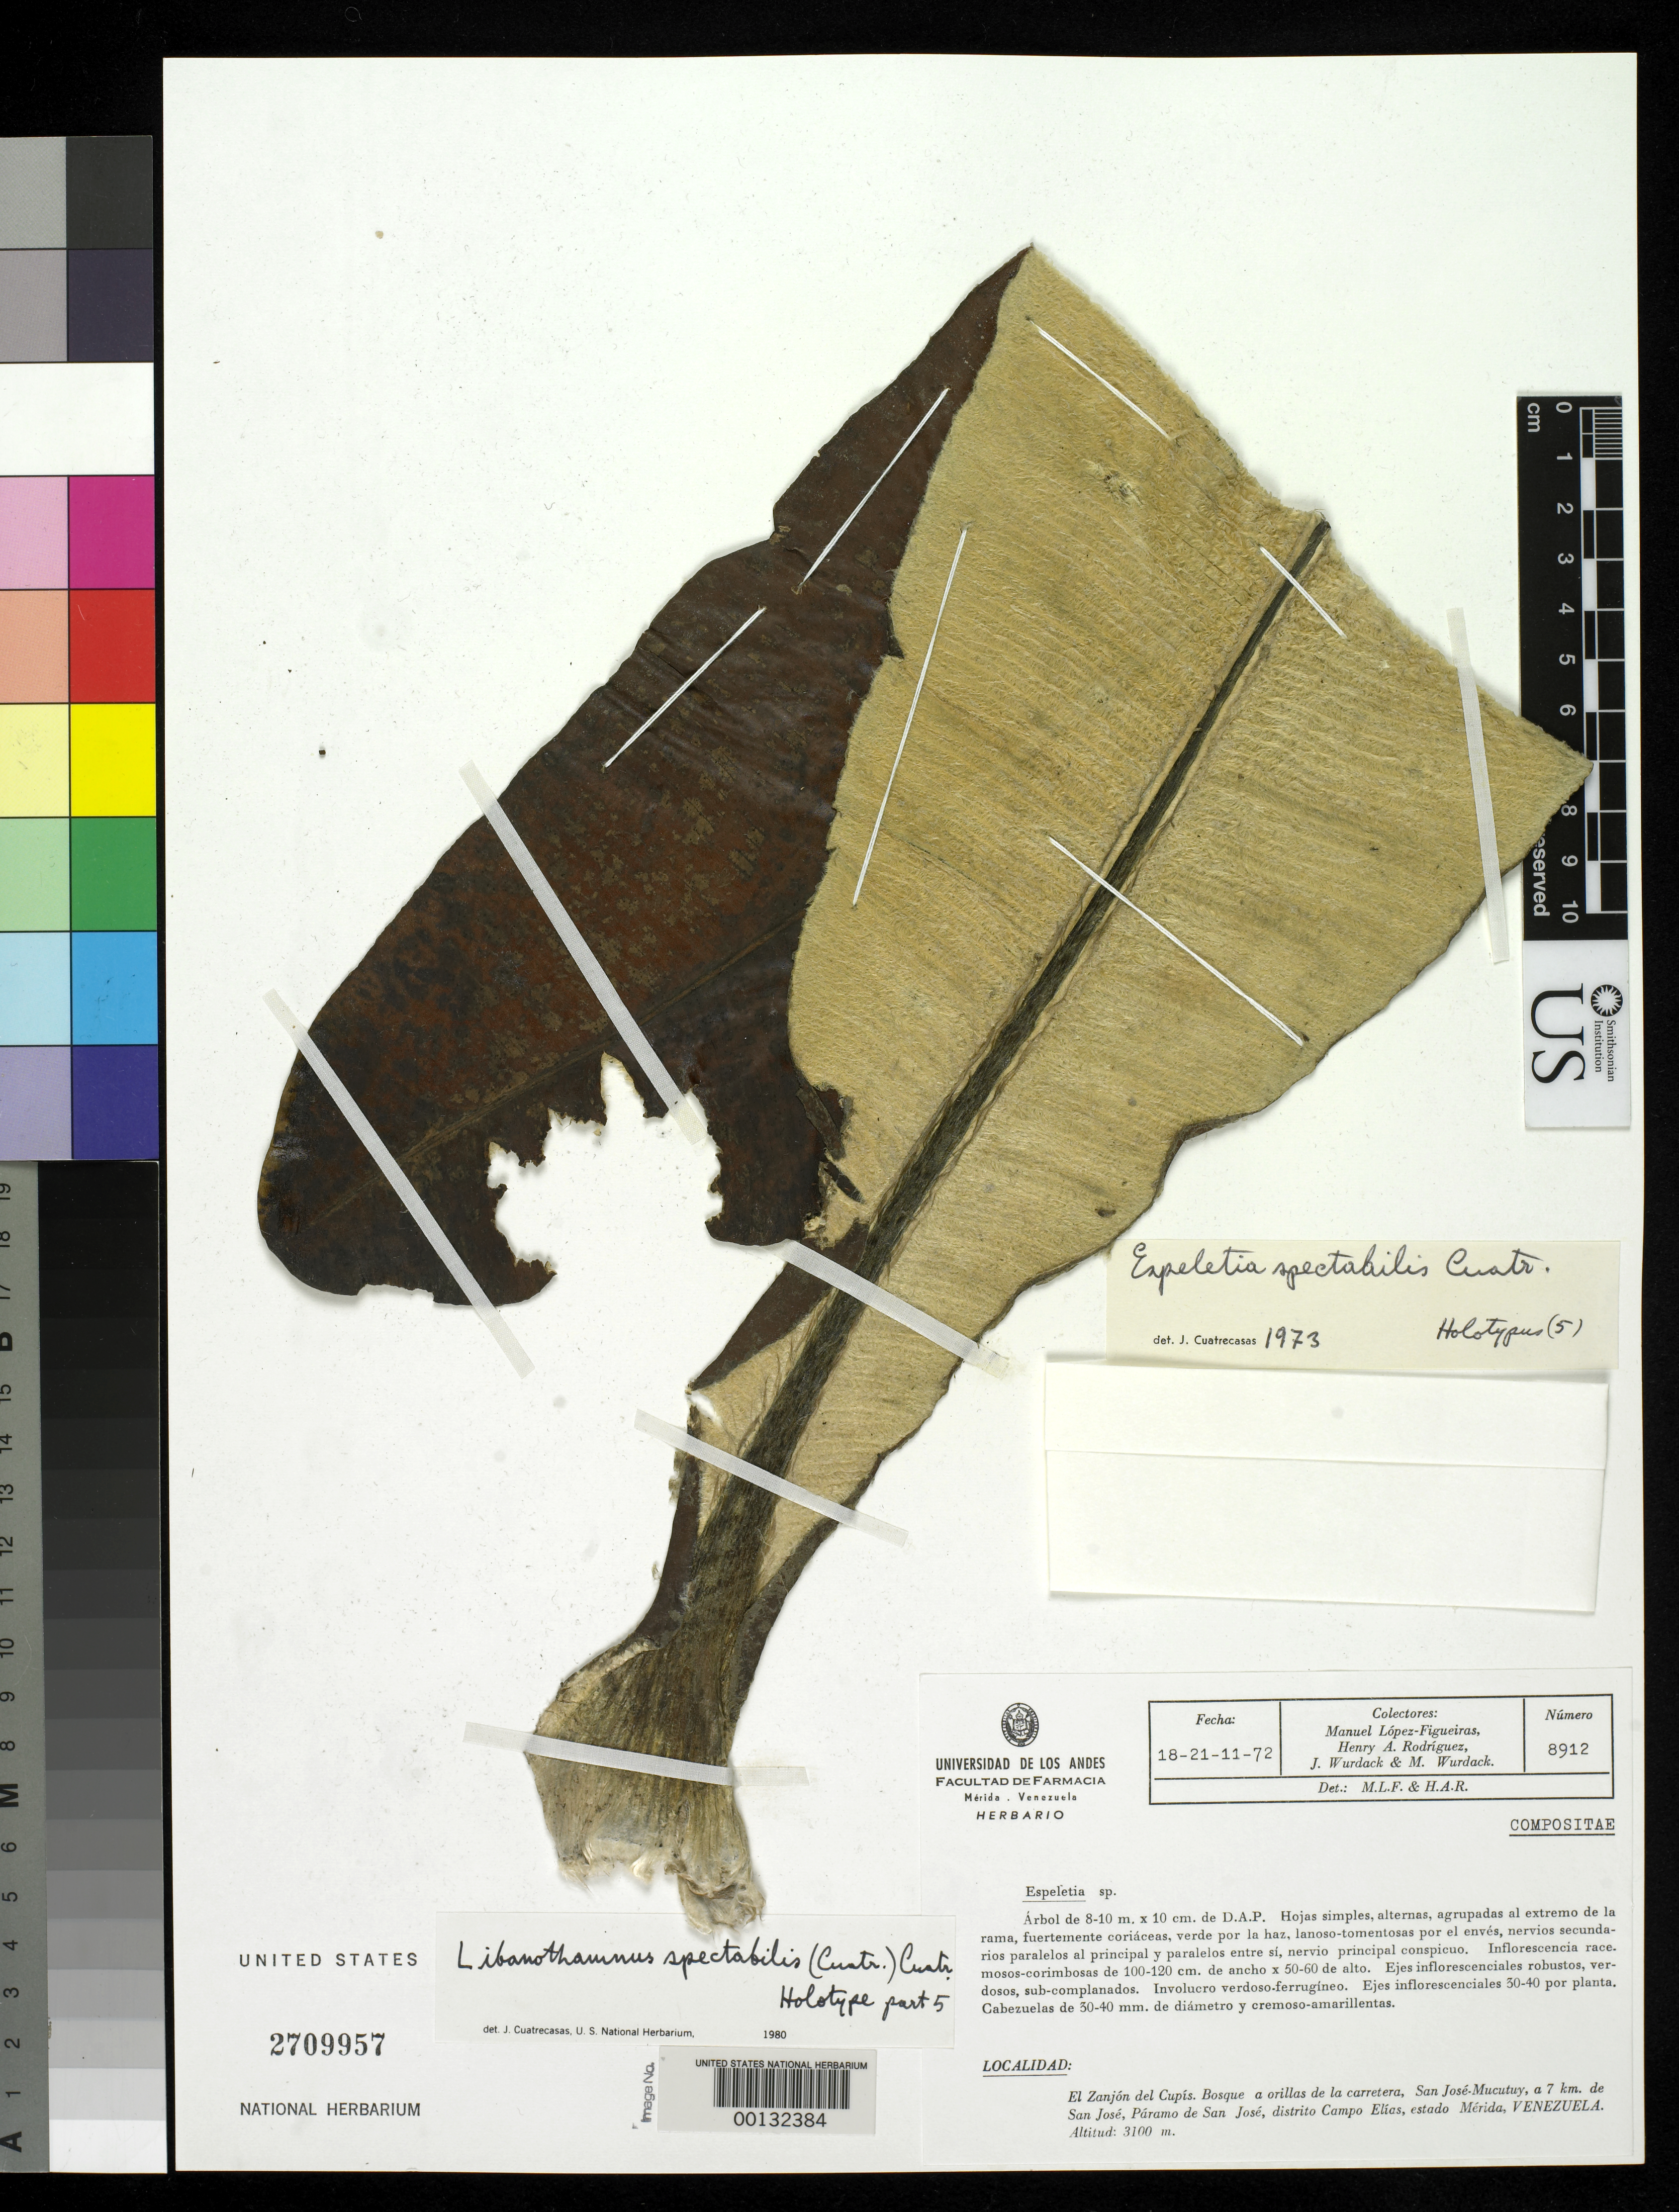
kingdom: Plantae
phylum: Tracheophyta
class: Magnoliopsida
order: Asterales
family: Asteraceae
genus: Espeletia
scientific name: Espeletia spectabilis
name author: Cuatrec.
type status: Holotype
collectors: M. López Figueiras, H. A. Rodriguez, J. J. Wurdack & M. L. Wurdack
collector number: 8912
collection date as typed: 18 Nov 1972 to 21 Nov 1972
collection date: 1972-11-18/1972-11-21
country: Venezuela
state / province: Mérida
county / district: Campo Elias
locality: El Zanjon del Cupis, San Jose - Mucutuy, 7 km de San Jose, Páramo de San Jose.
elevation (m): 3100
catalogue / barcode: US 2709957